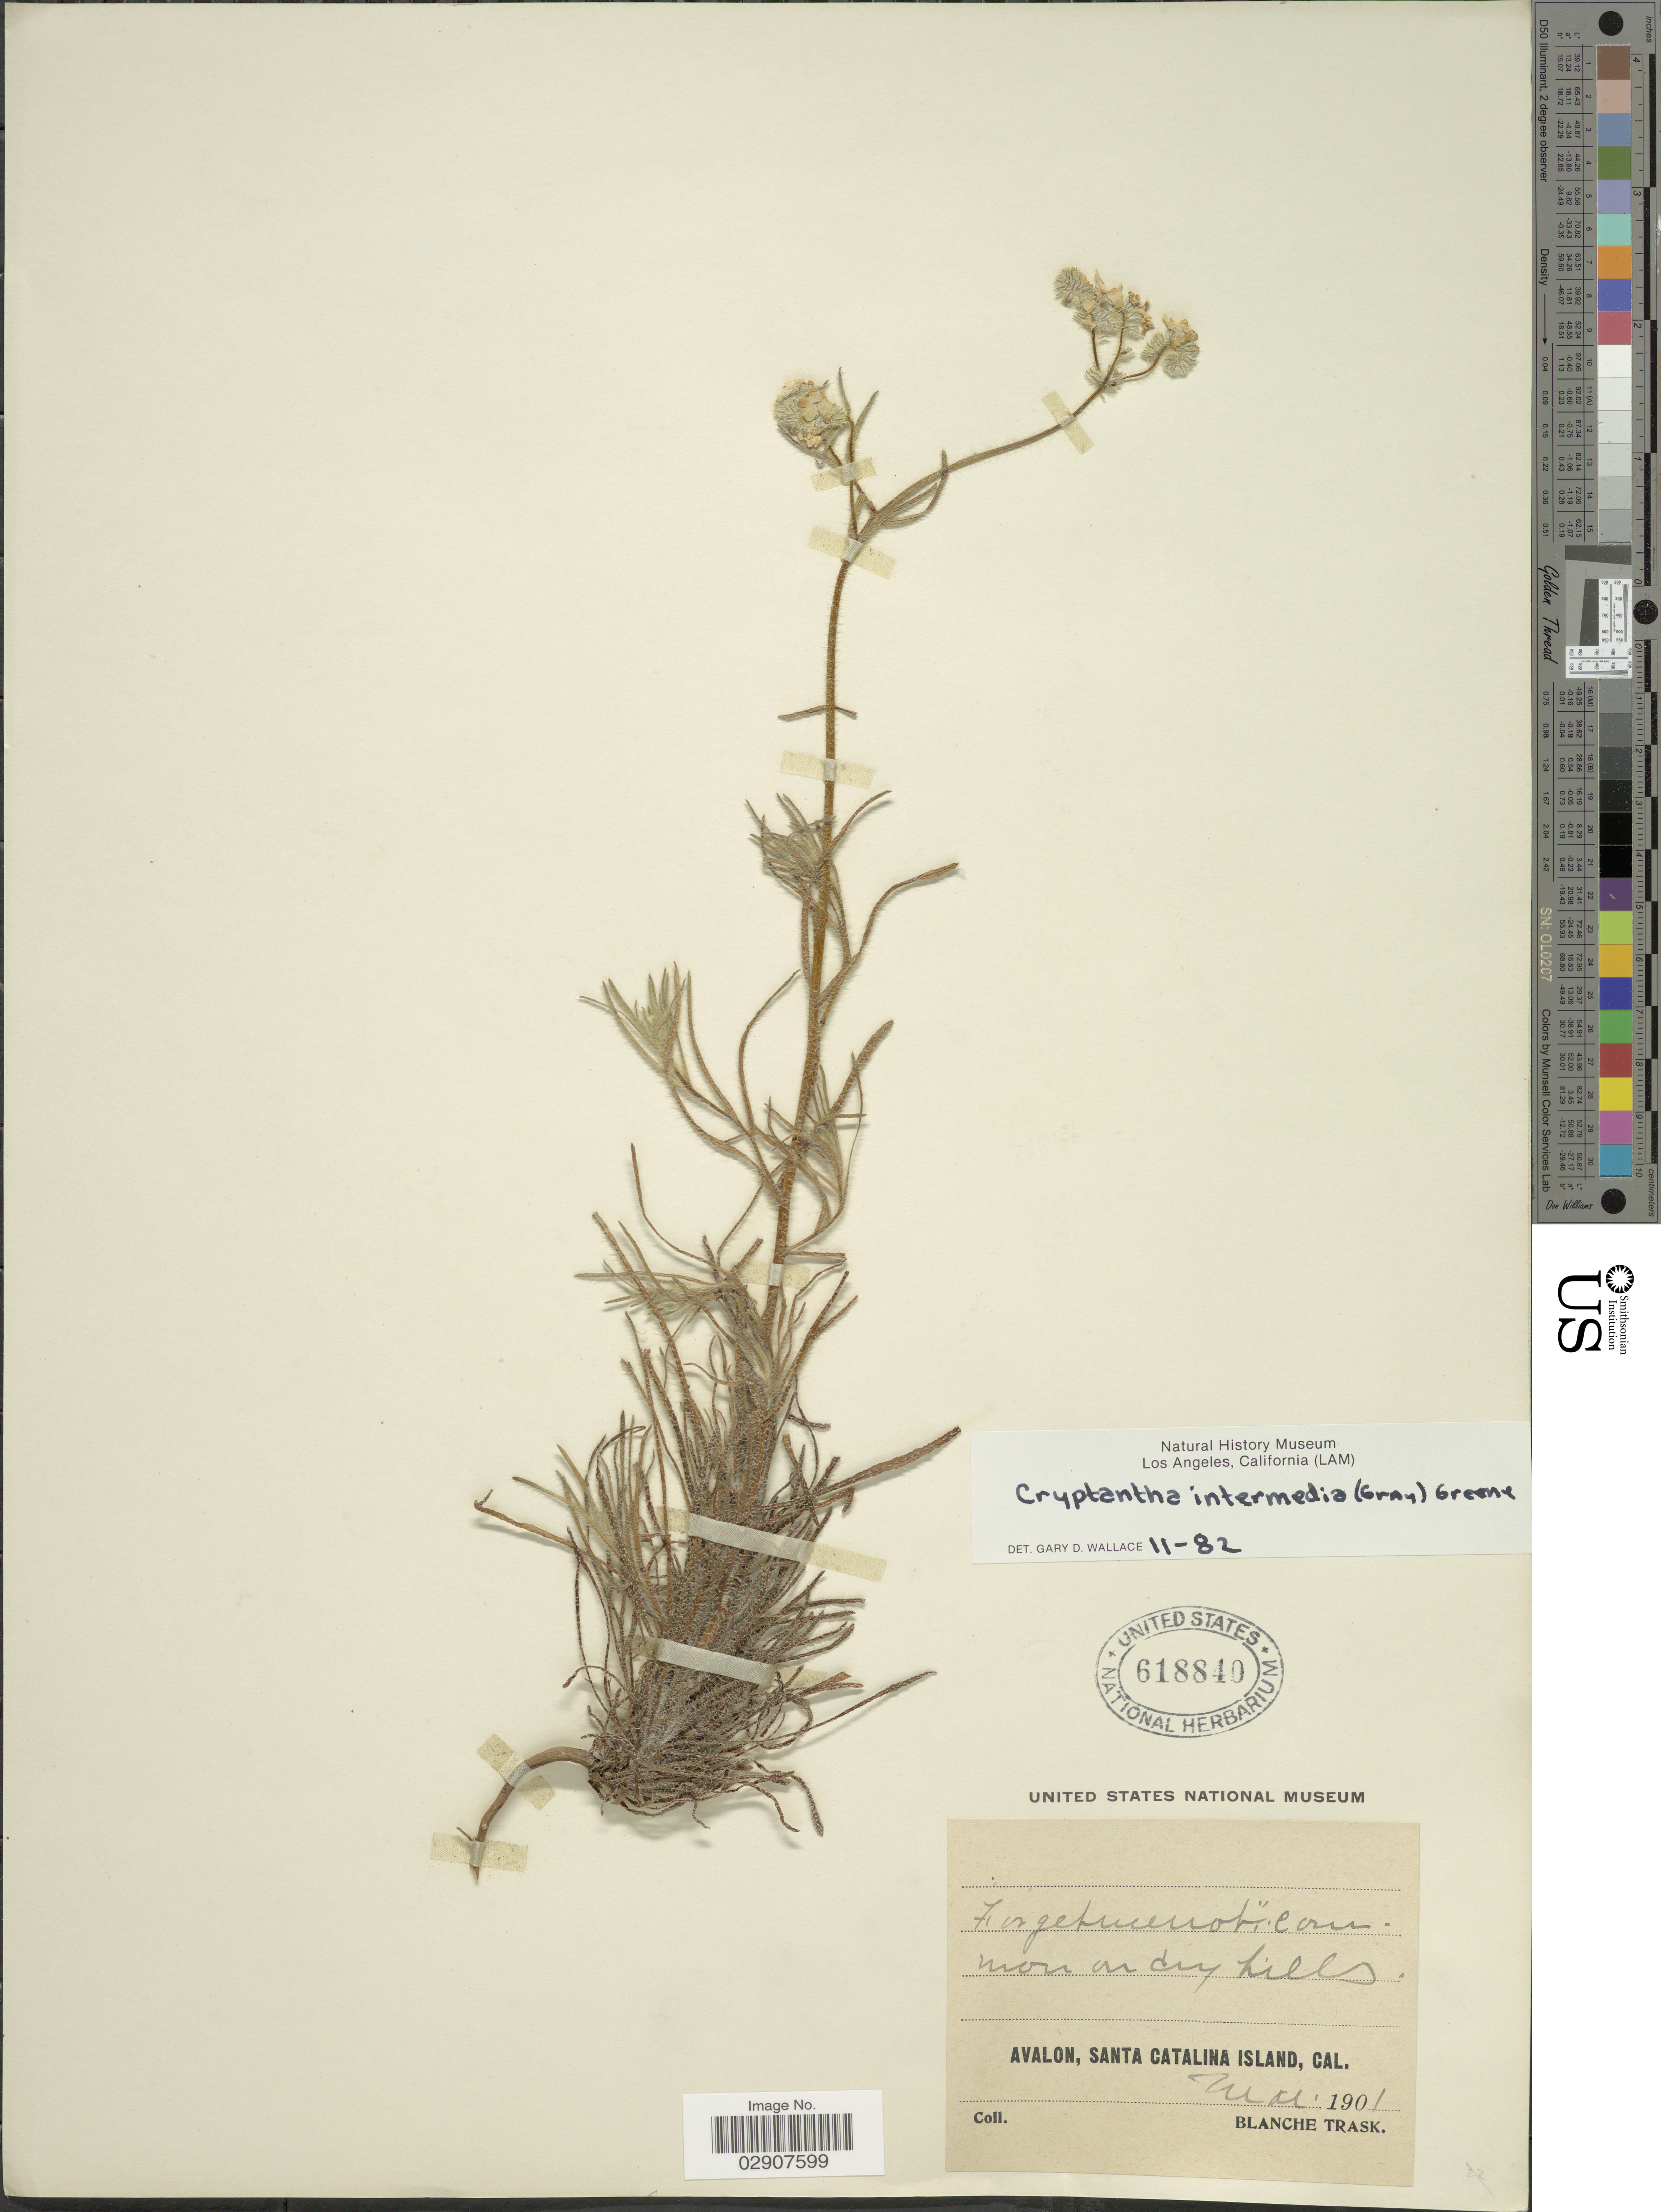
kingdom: Plantae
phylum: Tracheophyta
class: Magnoliopsida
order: Boraginales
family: Boraginaceae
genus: Cryptantha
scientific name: Cryptantha intermedia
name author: (A. Gray) Greene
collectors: B. Trask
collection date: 1901-05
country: United States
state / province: California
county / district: Los Angeles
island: Santa Catalina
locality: Avalon, Santa Catalina Island.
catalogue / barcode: US 618840